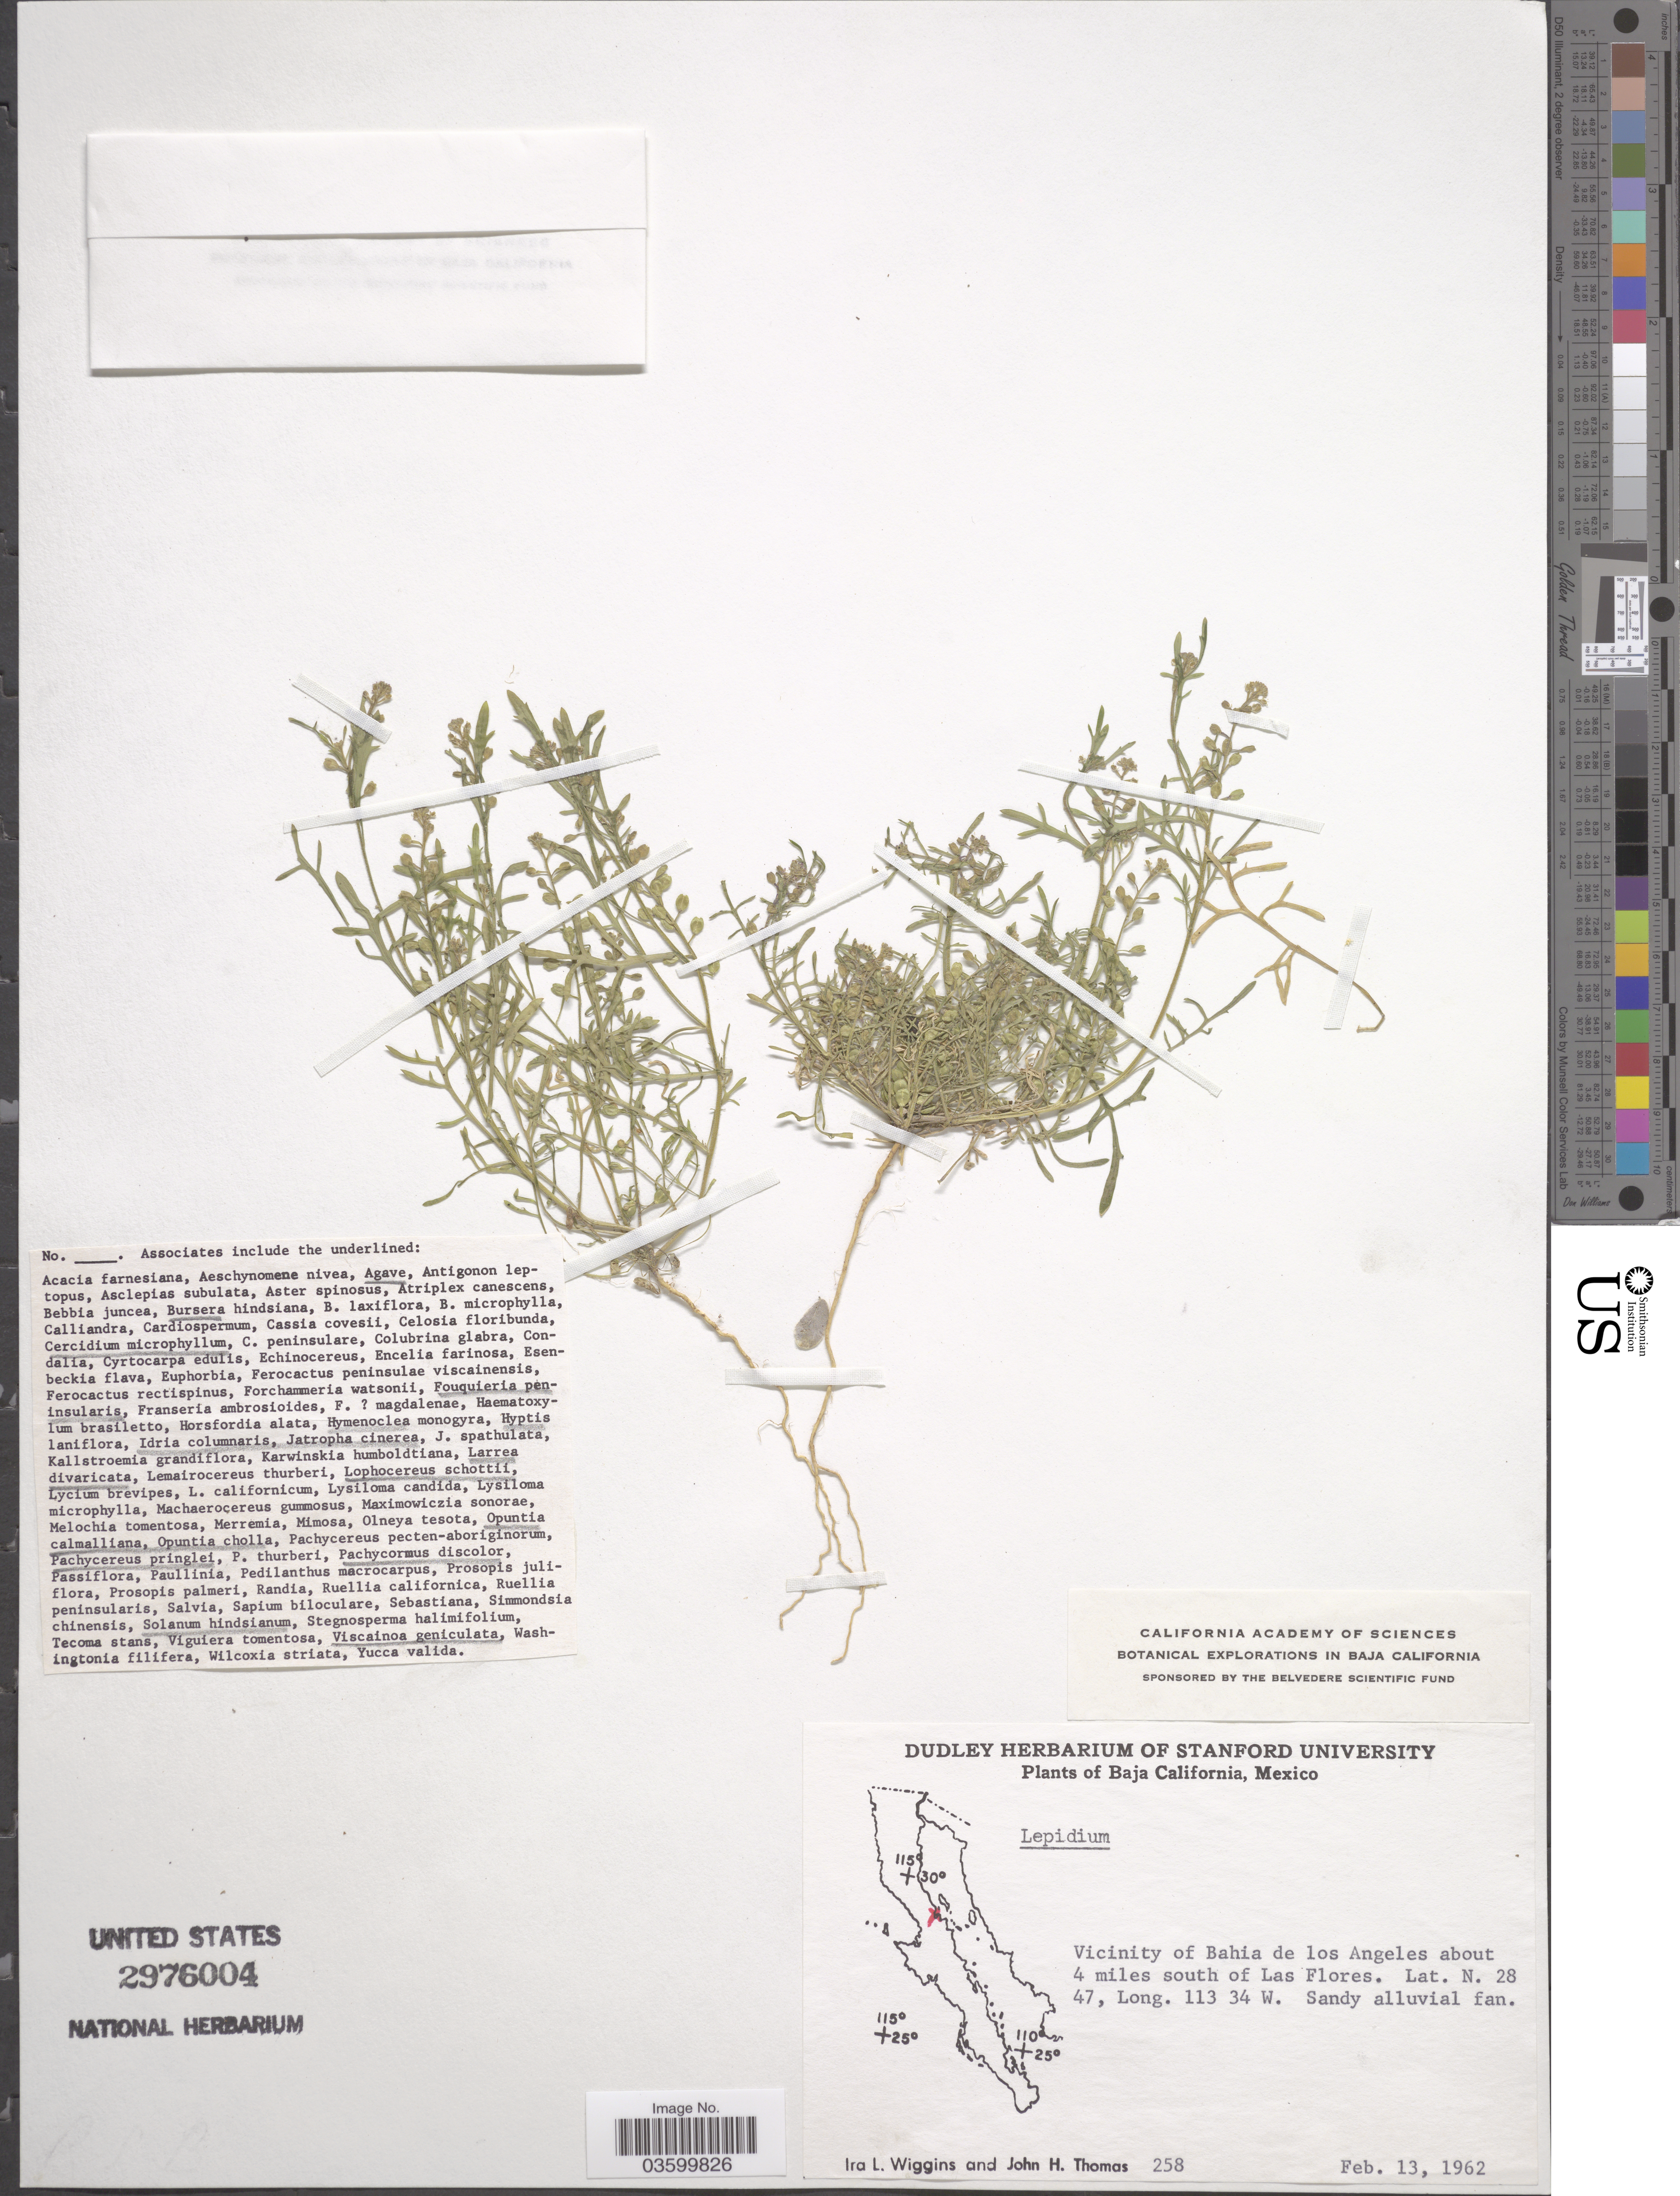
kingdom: Plantae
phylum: Tracheophyta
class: Magnoliopsida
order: Brassicales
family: Brassicaceae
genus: Lepidium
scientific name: Lepidium sp.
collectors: I. L. Wiggins & J. H. Thomas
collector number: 258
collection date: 1962-02-13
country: Mexico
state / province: Baja California Norte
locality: Vicinity of Bahia de los Angeles about 4 miles south of Las Flores.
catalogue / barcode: US 2976004